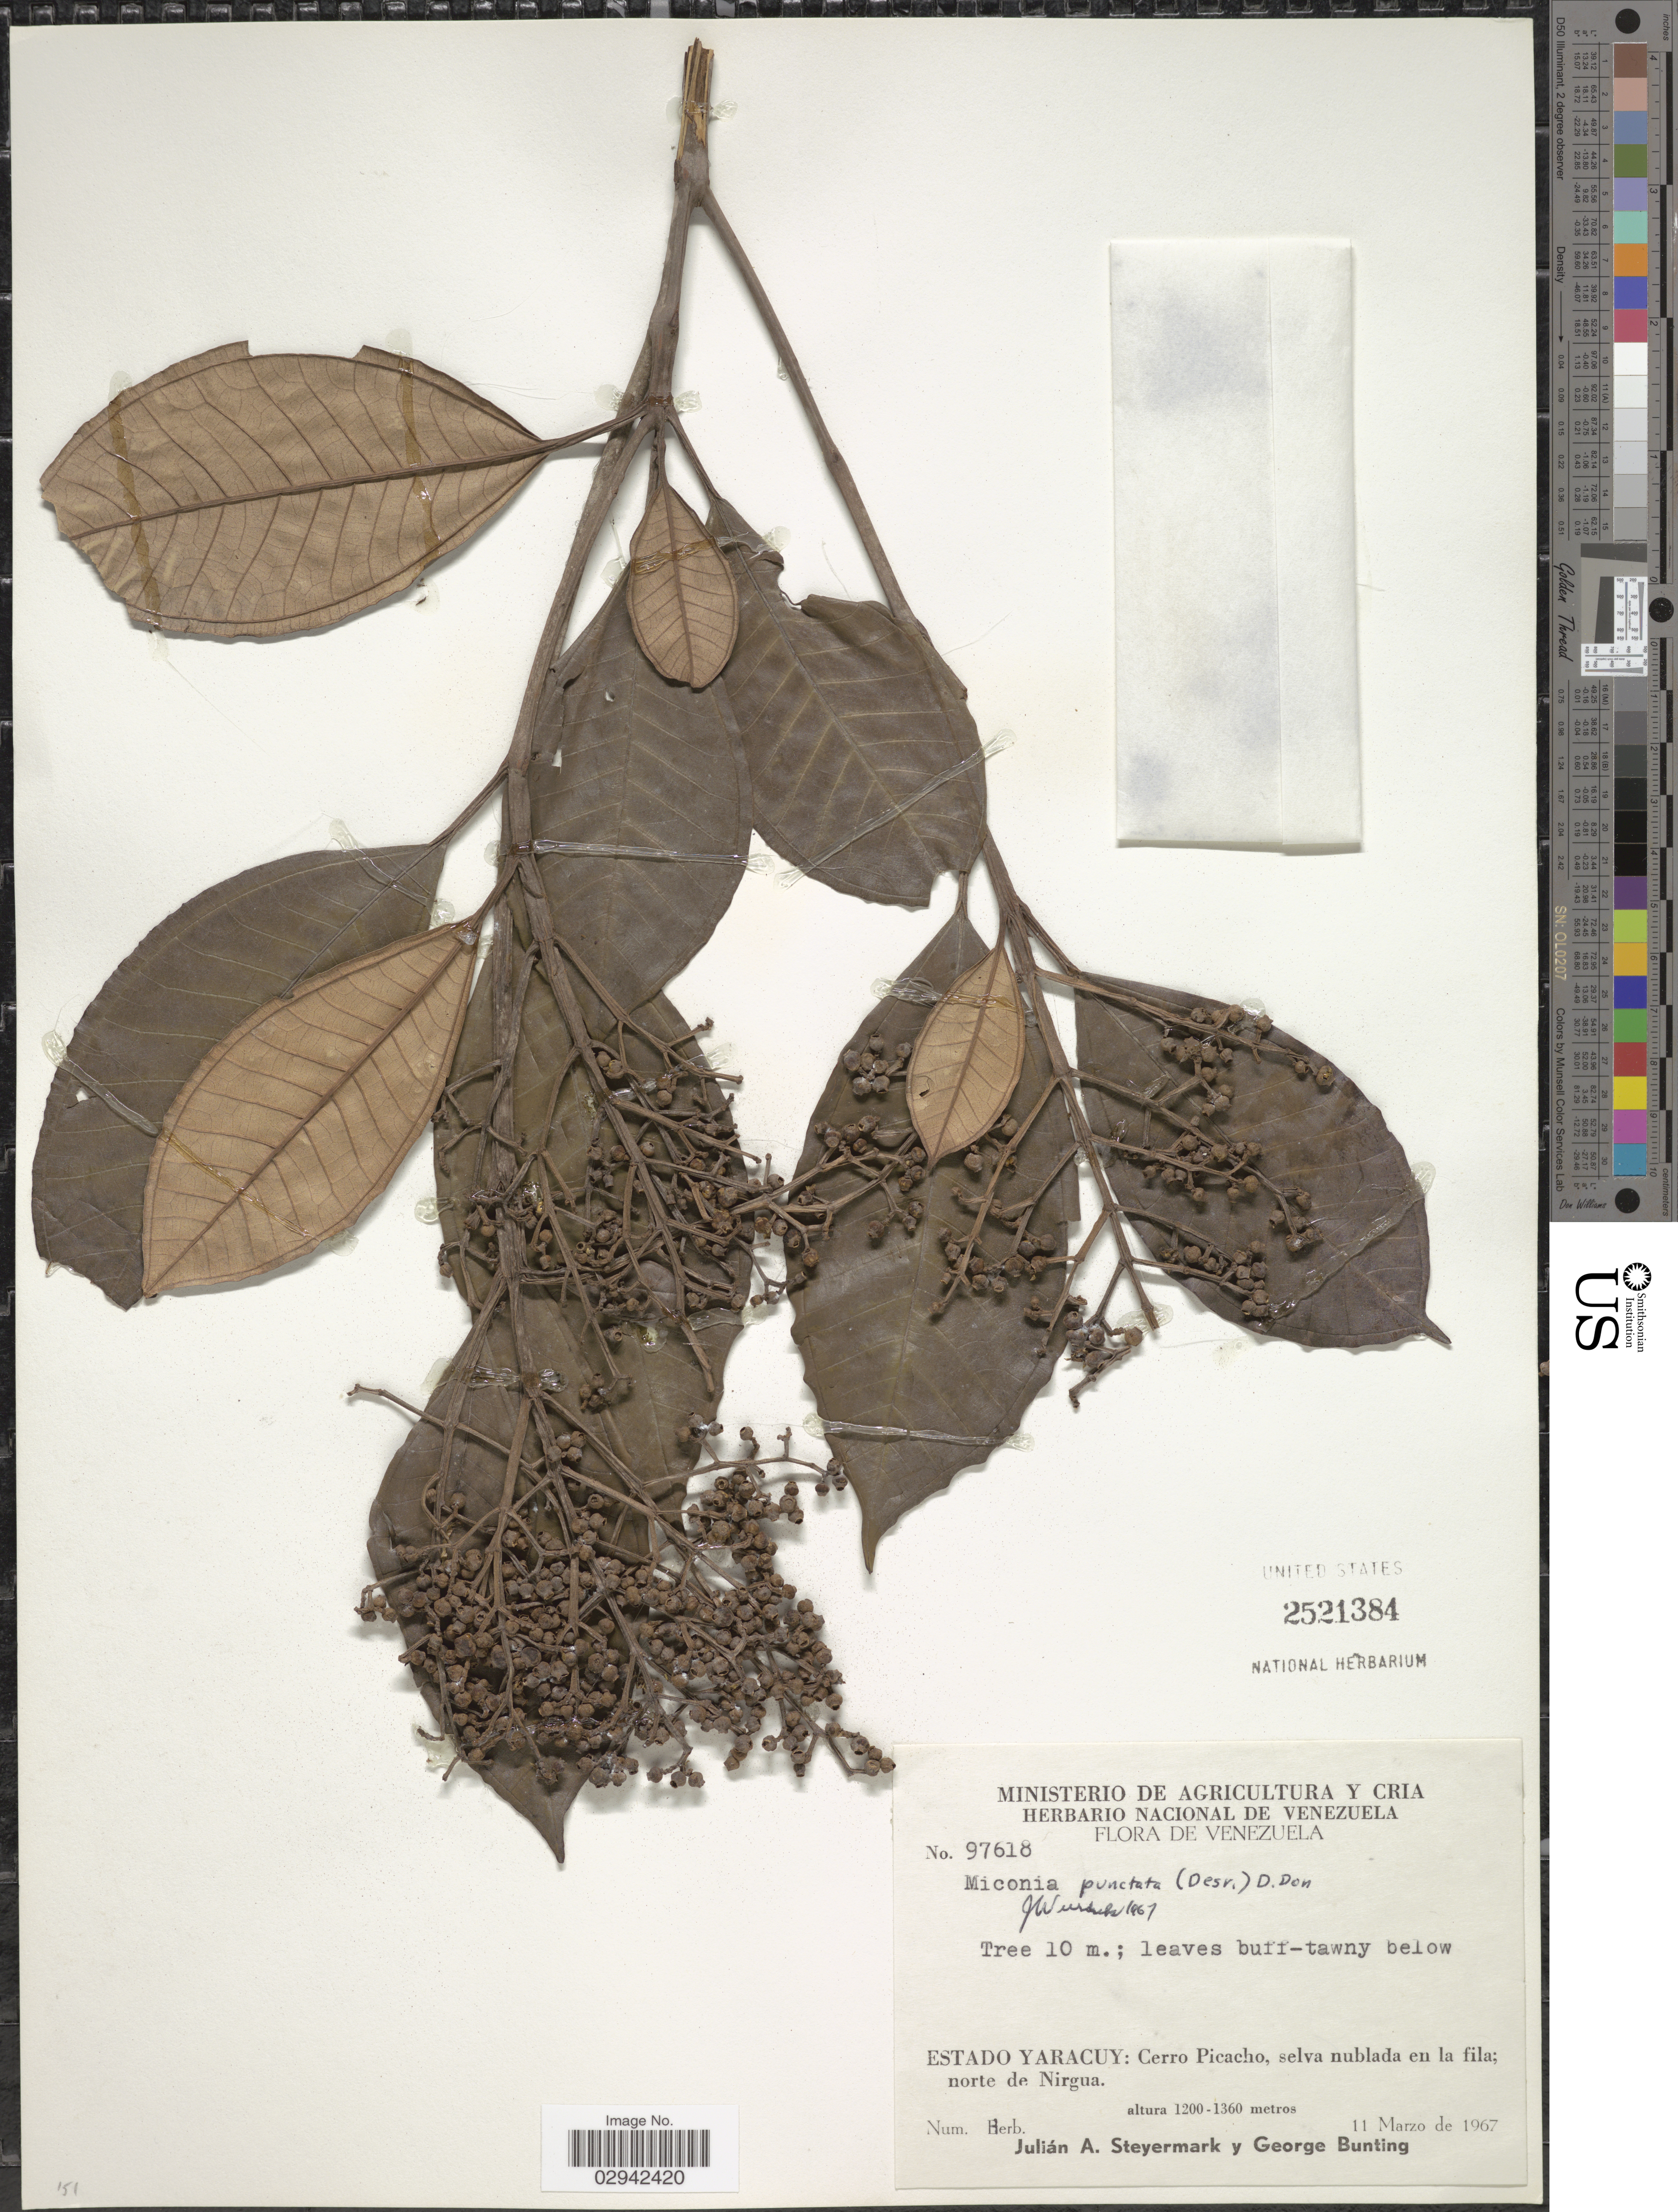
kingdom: Plantae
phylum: Tracheophyta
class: Magnoliopsida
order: Myrtales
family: Melastomataceae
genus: Miconia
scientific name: Miconia punctata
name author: (Desr.) D. Don ex DC.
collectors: J. Steyermark & G. S. Bunting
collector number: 97618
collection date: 1967-03-11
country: Venezuela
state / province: Yaracuy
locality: Cerro Picacho, selva nublada en la fila; norte de Nirgua.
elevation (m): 1200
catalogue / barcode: US 2521384